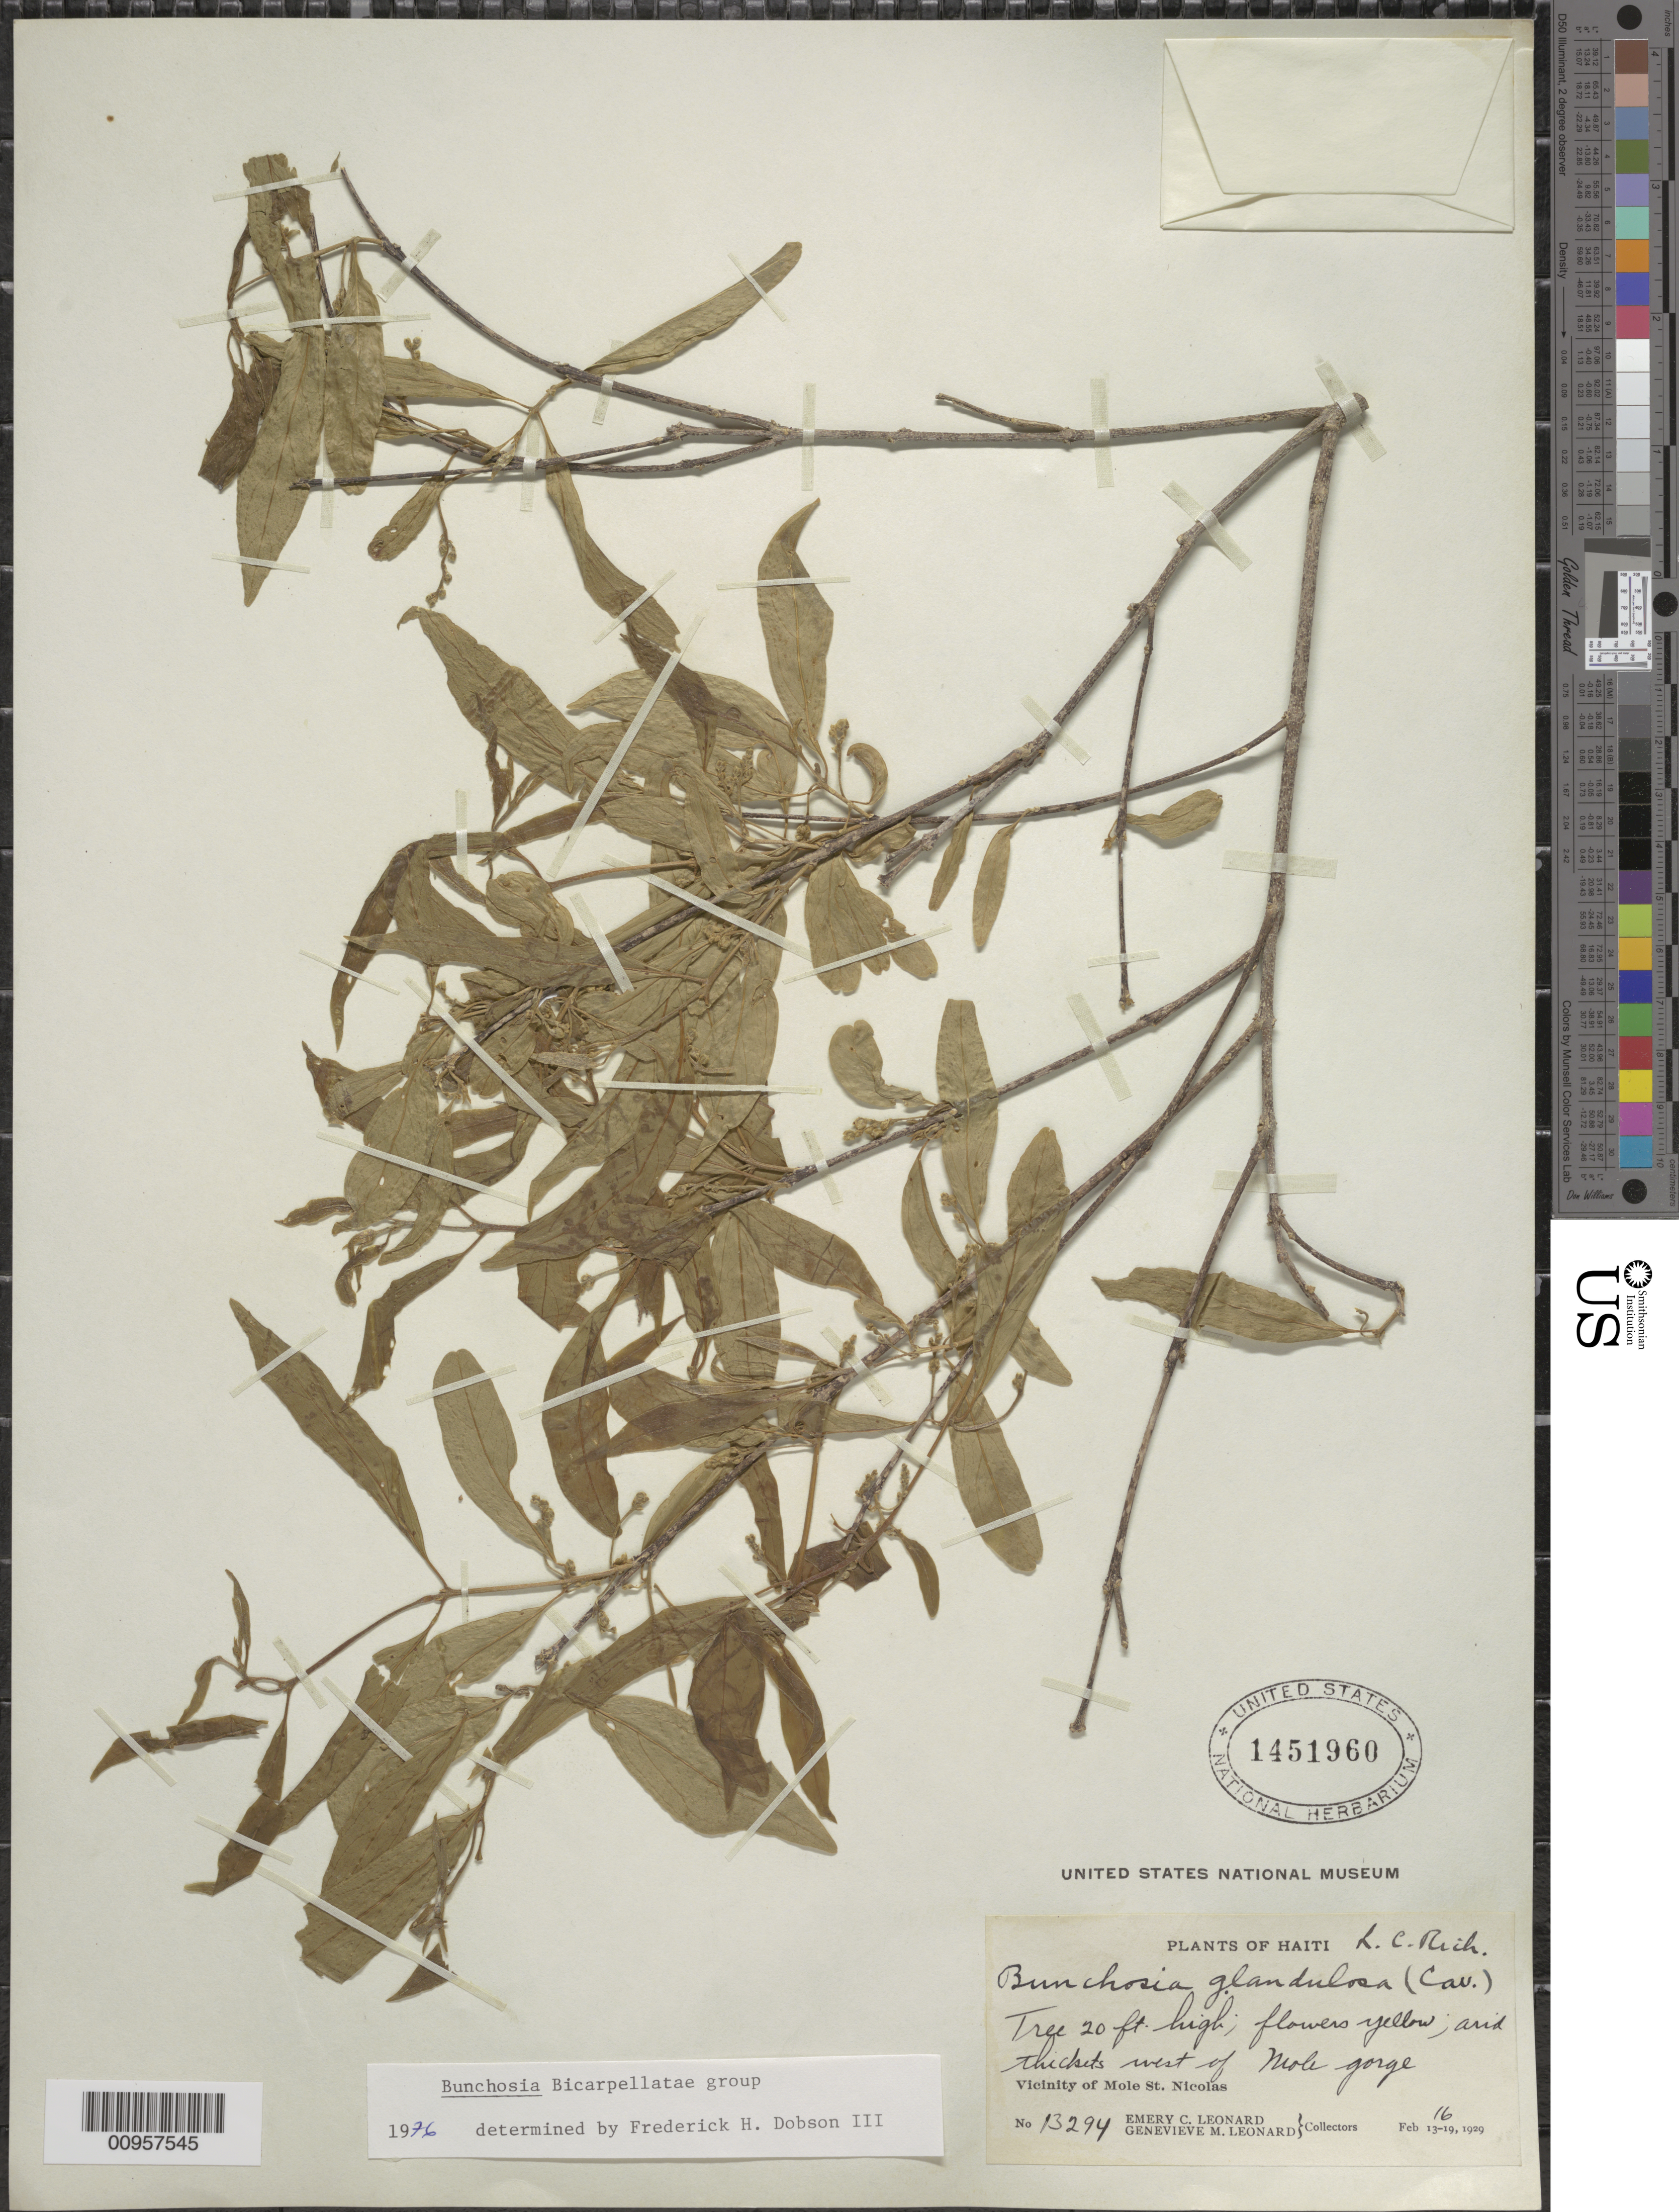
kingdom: Plantae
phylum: Tracheophyta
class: Magnoliopsida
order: Malpighiales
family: Malpighiaceae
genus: Bunchosia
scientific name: Bunchosia glandulosa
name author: (Cav.) DC.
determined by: Dobson, Frederick H.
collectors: E. C. Leonard & G. M. Leonard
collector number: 13294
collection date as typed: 16 Feb 1929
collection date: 1929-02-16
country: Haiti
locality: Vicinity of Mole St. Nicolas, W of Mole Gorge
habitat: Arid thickets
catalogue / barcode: US 1451960